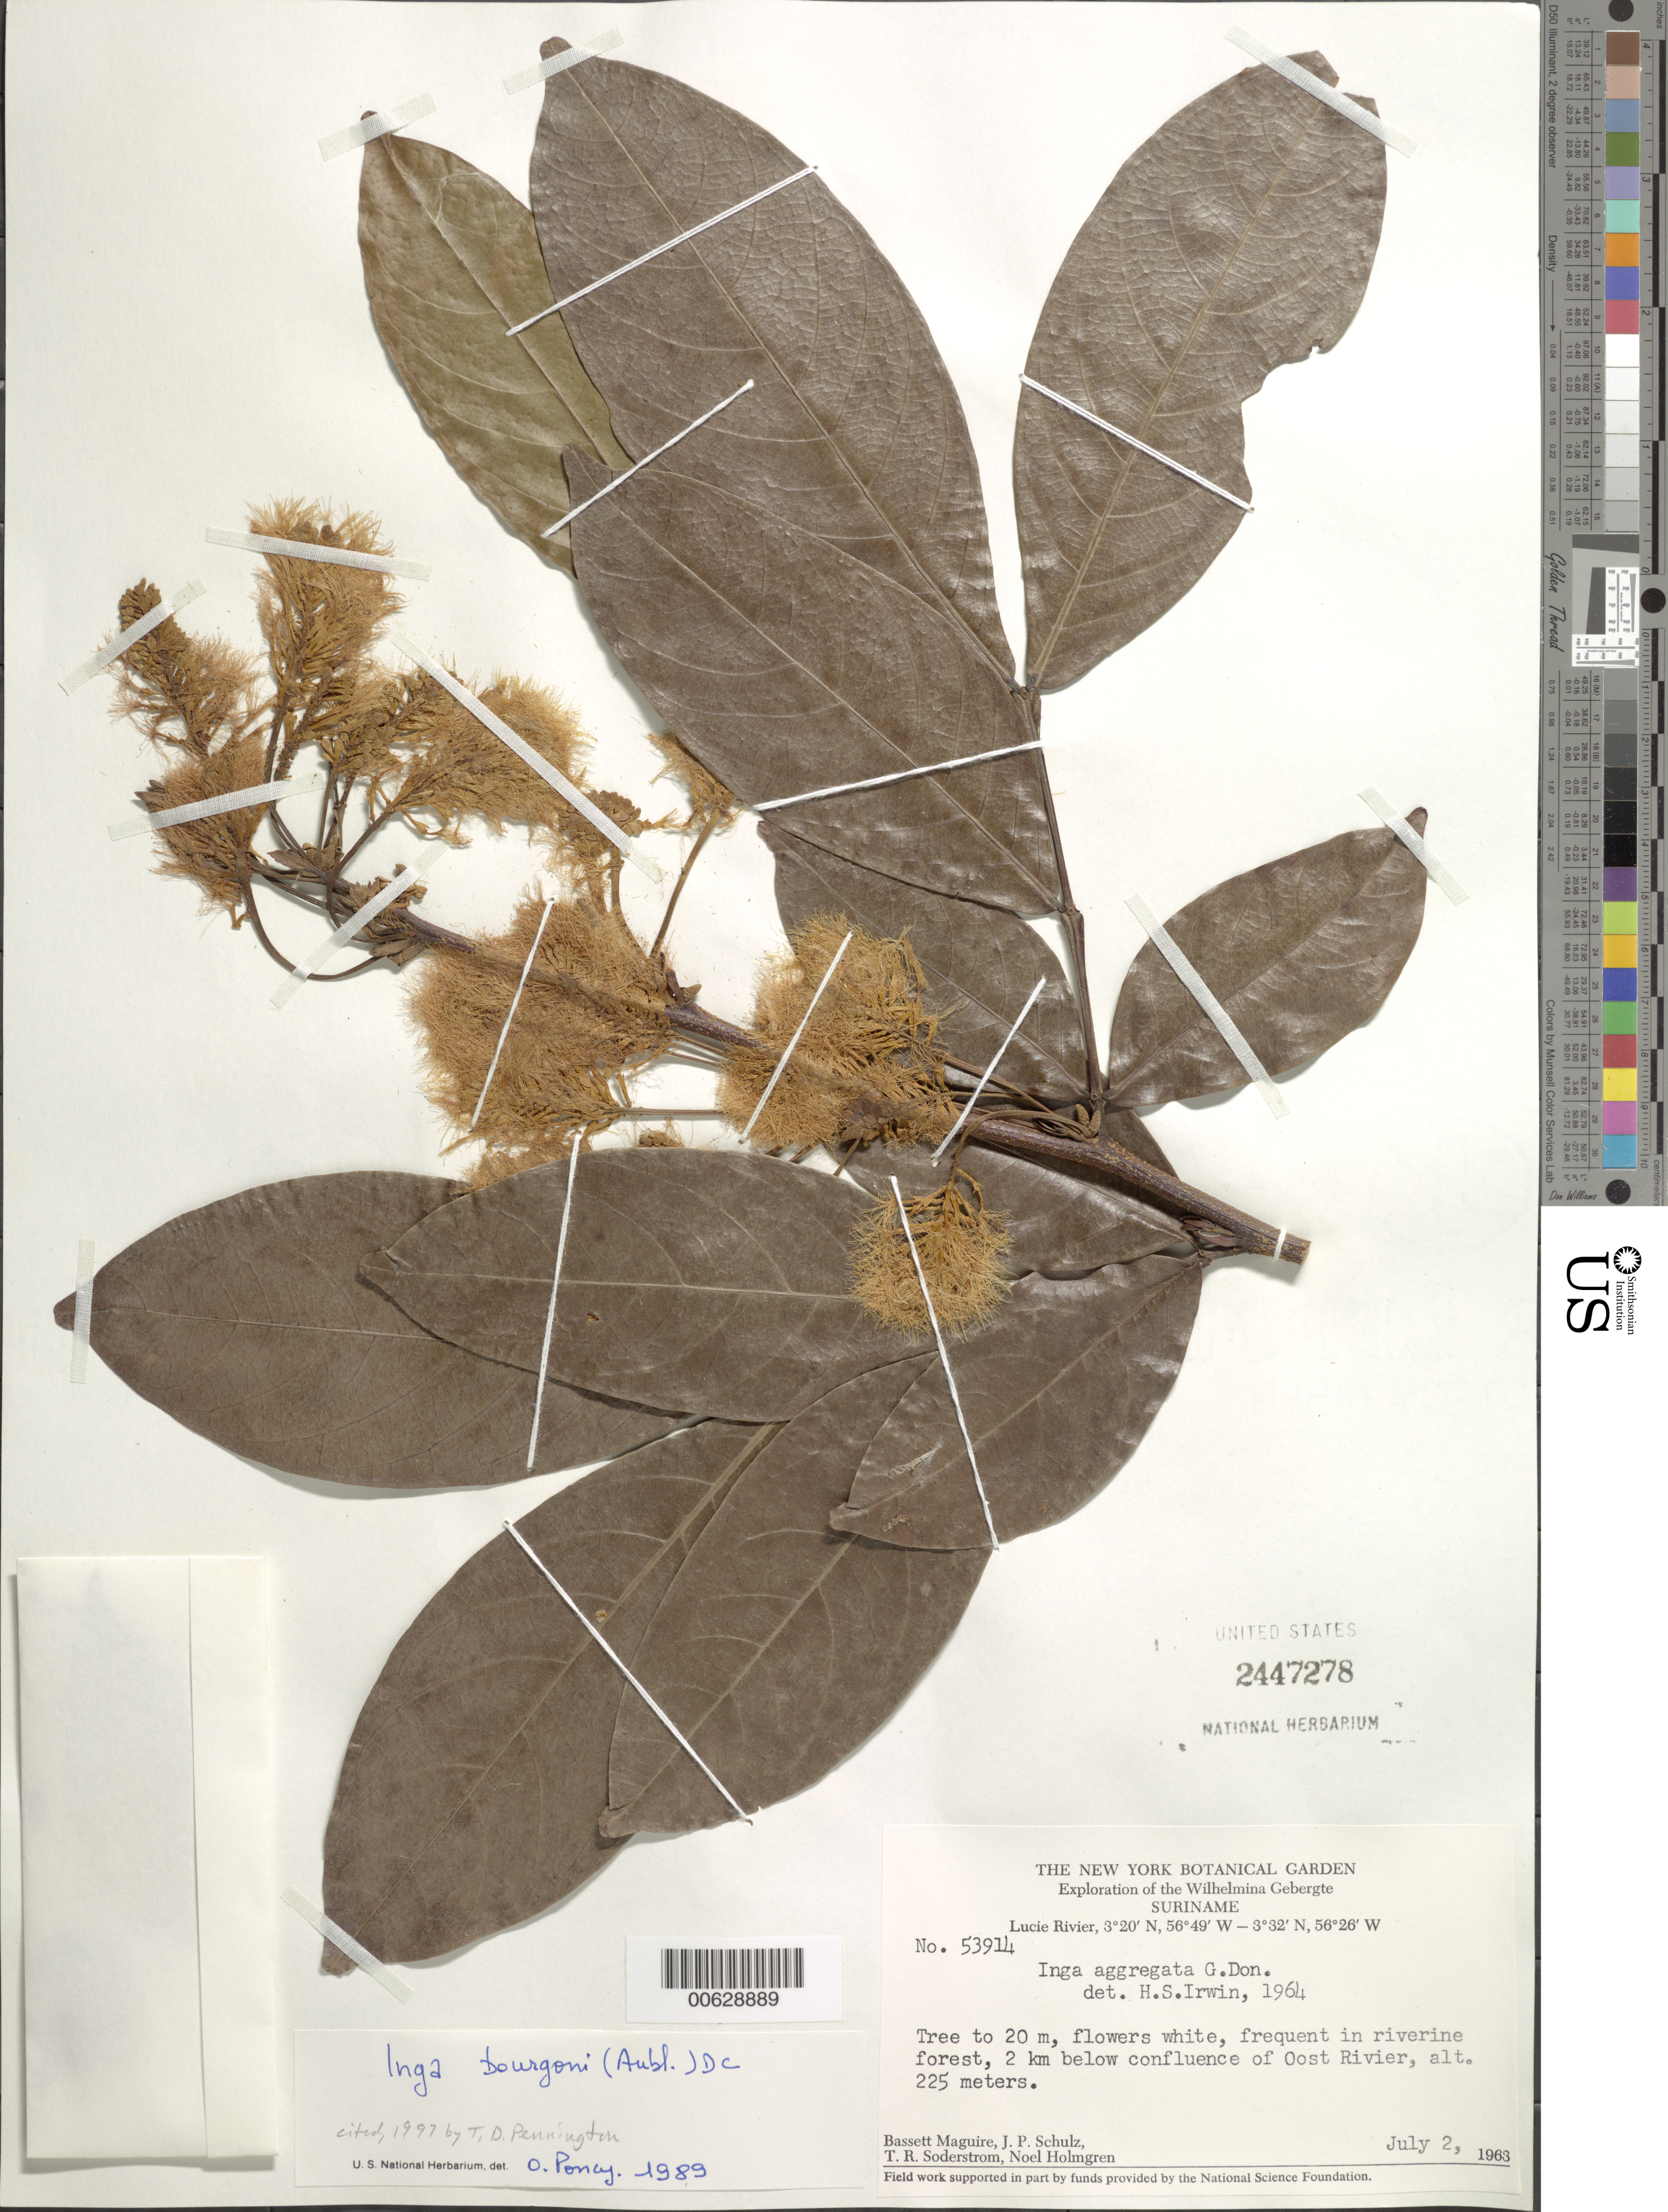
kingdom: Plantae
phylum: Tracheophyta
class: Magnoliopsida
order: Fabales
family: Fabaceae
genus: Inga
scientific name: Inga bourgoni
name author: (Aubl.) DC.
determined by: Poncy, O.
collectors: B. Maguire, J. P. Schulz, T. R. Soderstrom & N. H. Holmgren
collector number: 53914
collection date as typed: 2-Jul-63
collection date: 1963-07-02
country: Suriname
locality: Lucie R., 2 km below confluence with Oost R., Wilhelmina Gebergte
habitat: Riverine forest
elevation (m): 225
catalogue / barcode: US 2447278